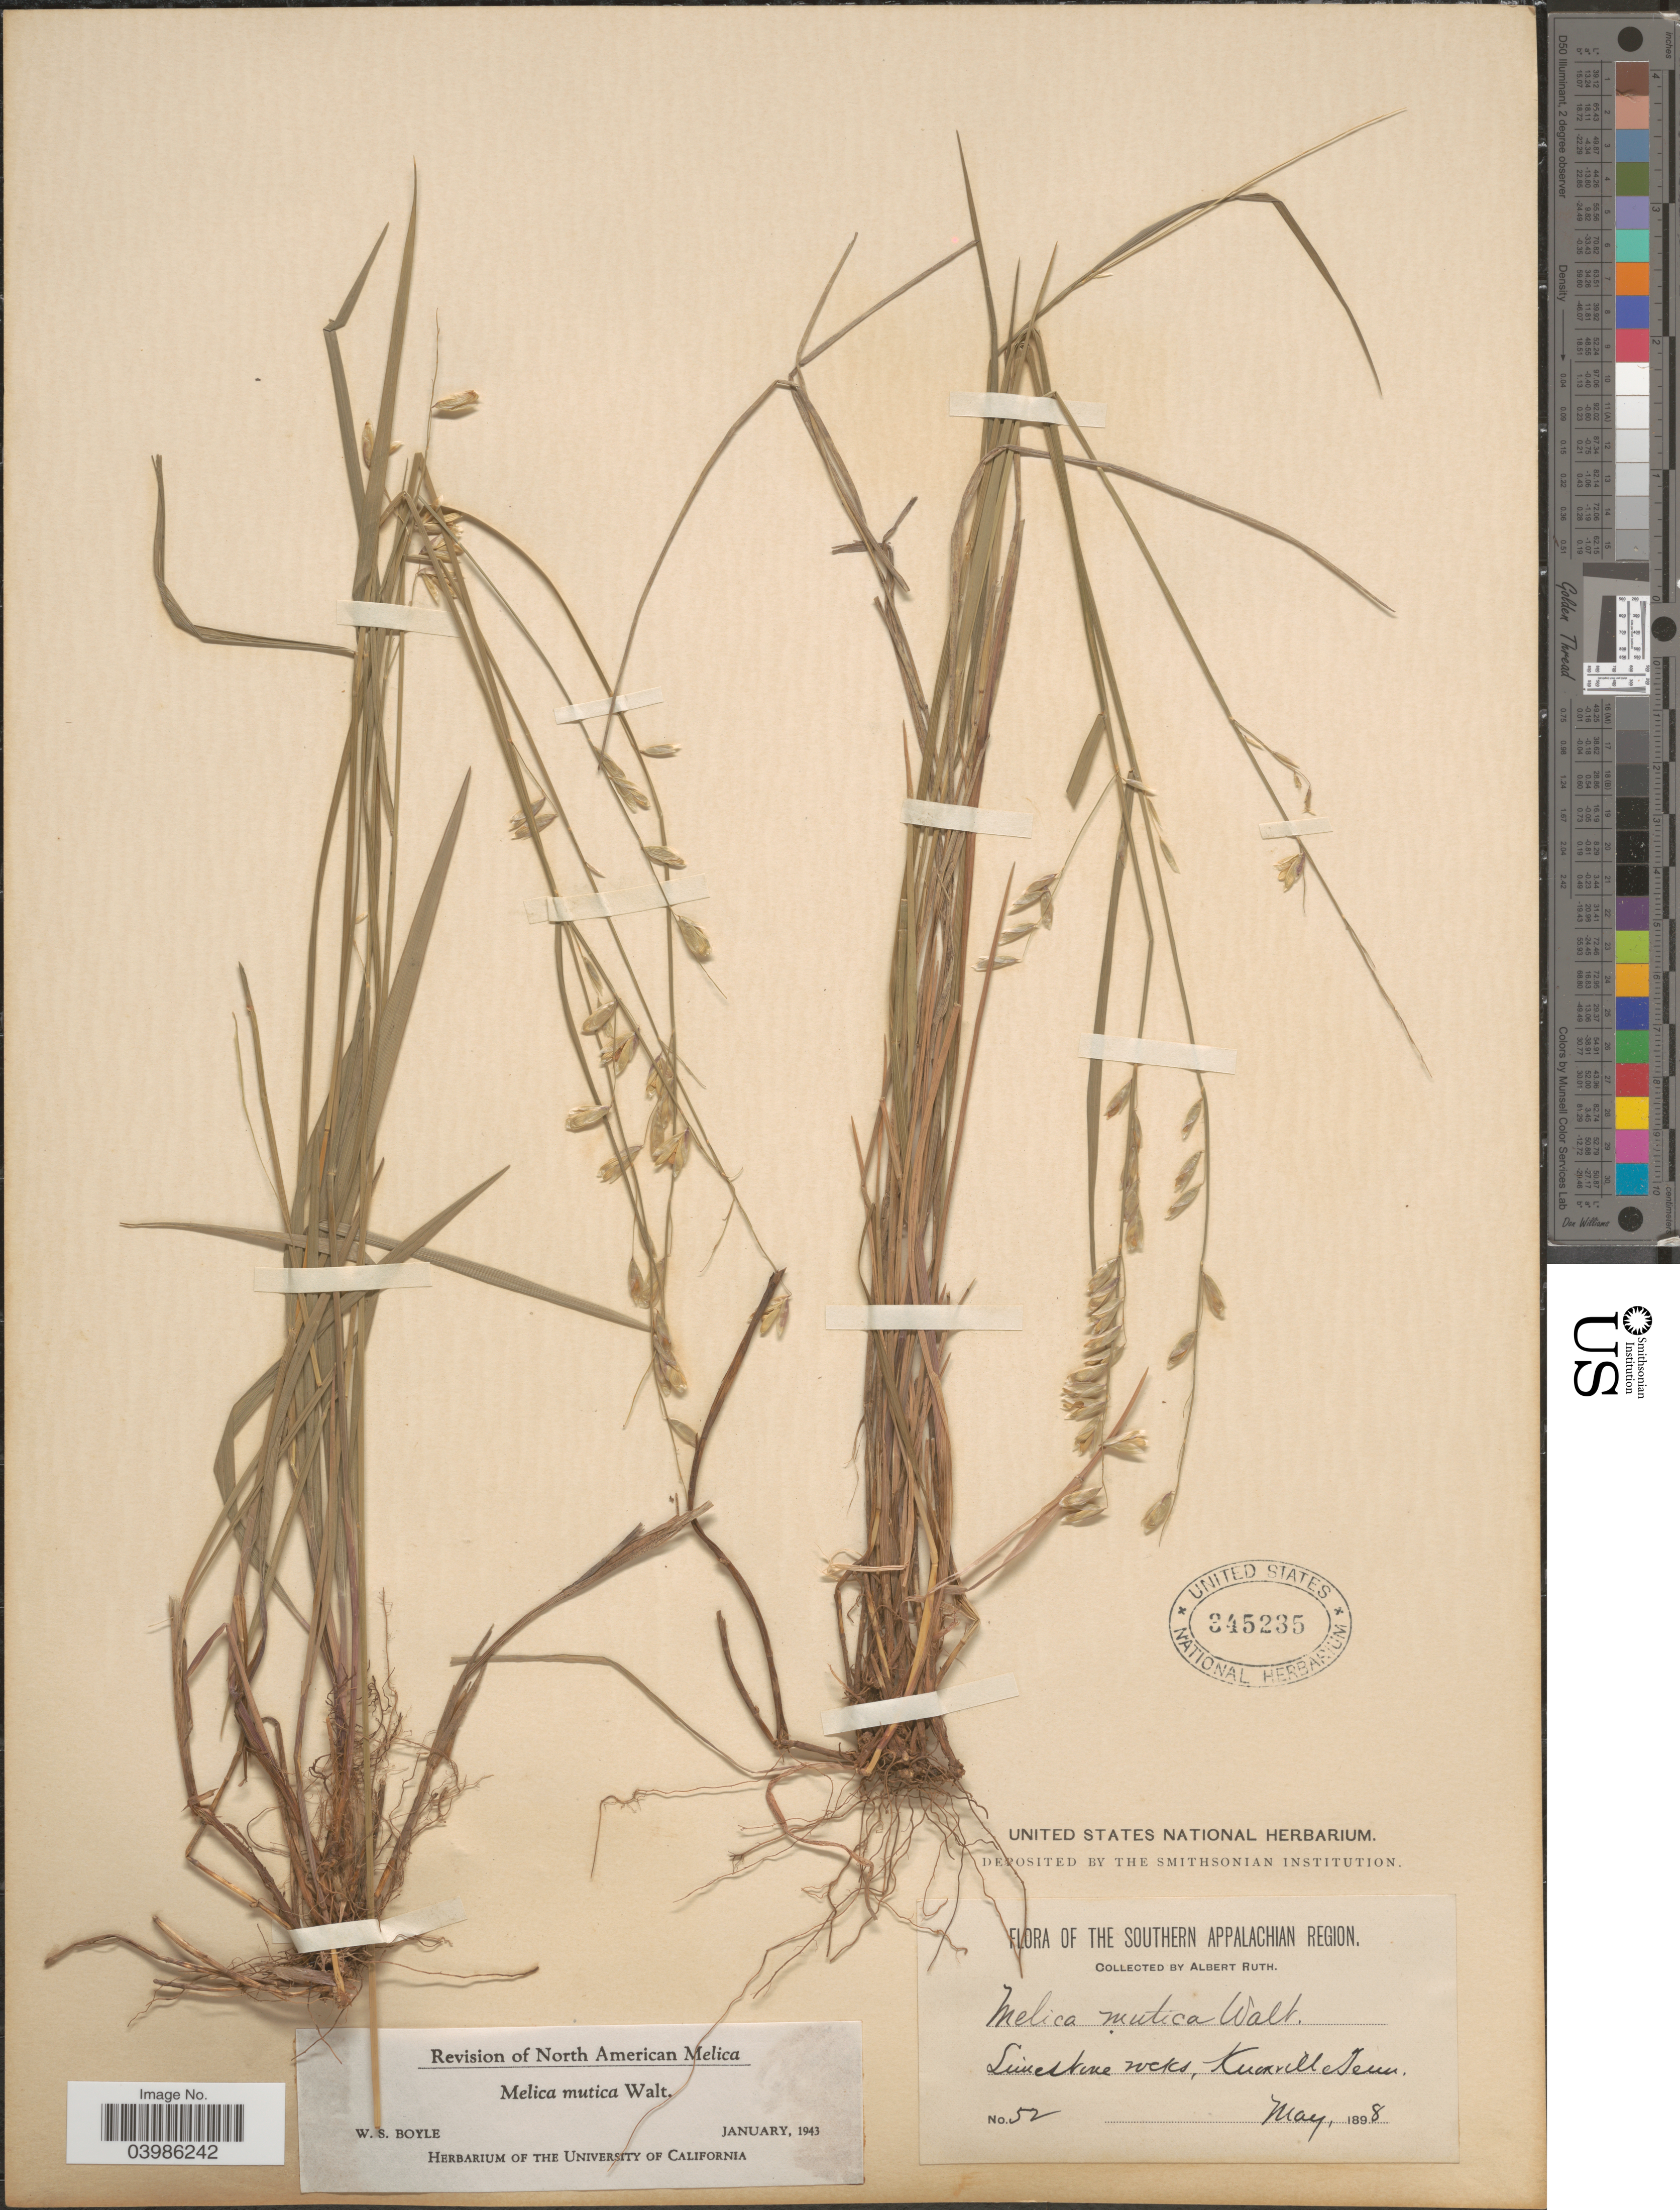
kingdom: Plantae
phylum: Tracheophyta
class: Liliopsida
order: Poales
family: Poaceae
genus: Melica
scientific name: Melica mutica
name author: Walter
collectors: A. Ruth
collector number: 52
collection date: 1898-05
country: United States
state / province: Tennessee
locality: The Southern Appalachian Region. Limestone rocks, Knoxville.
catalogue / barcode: US 345235